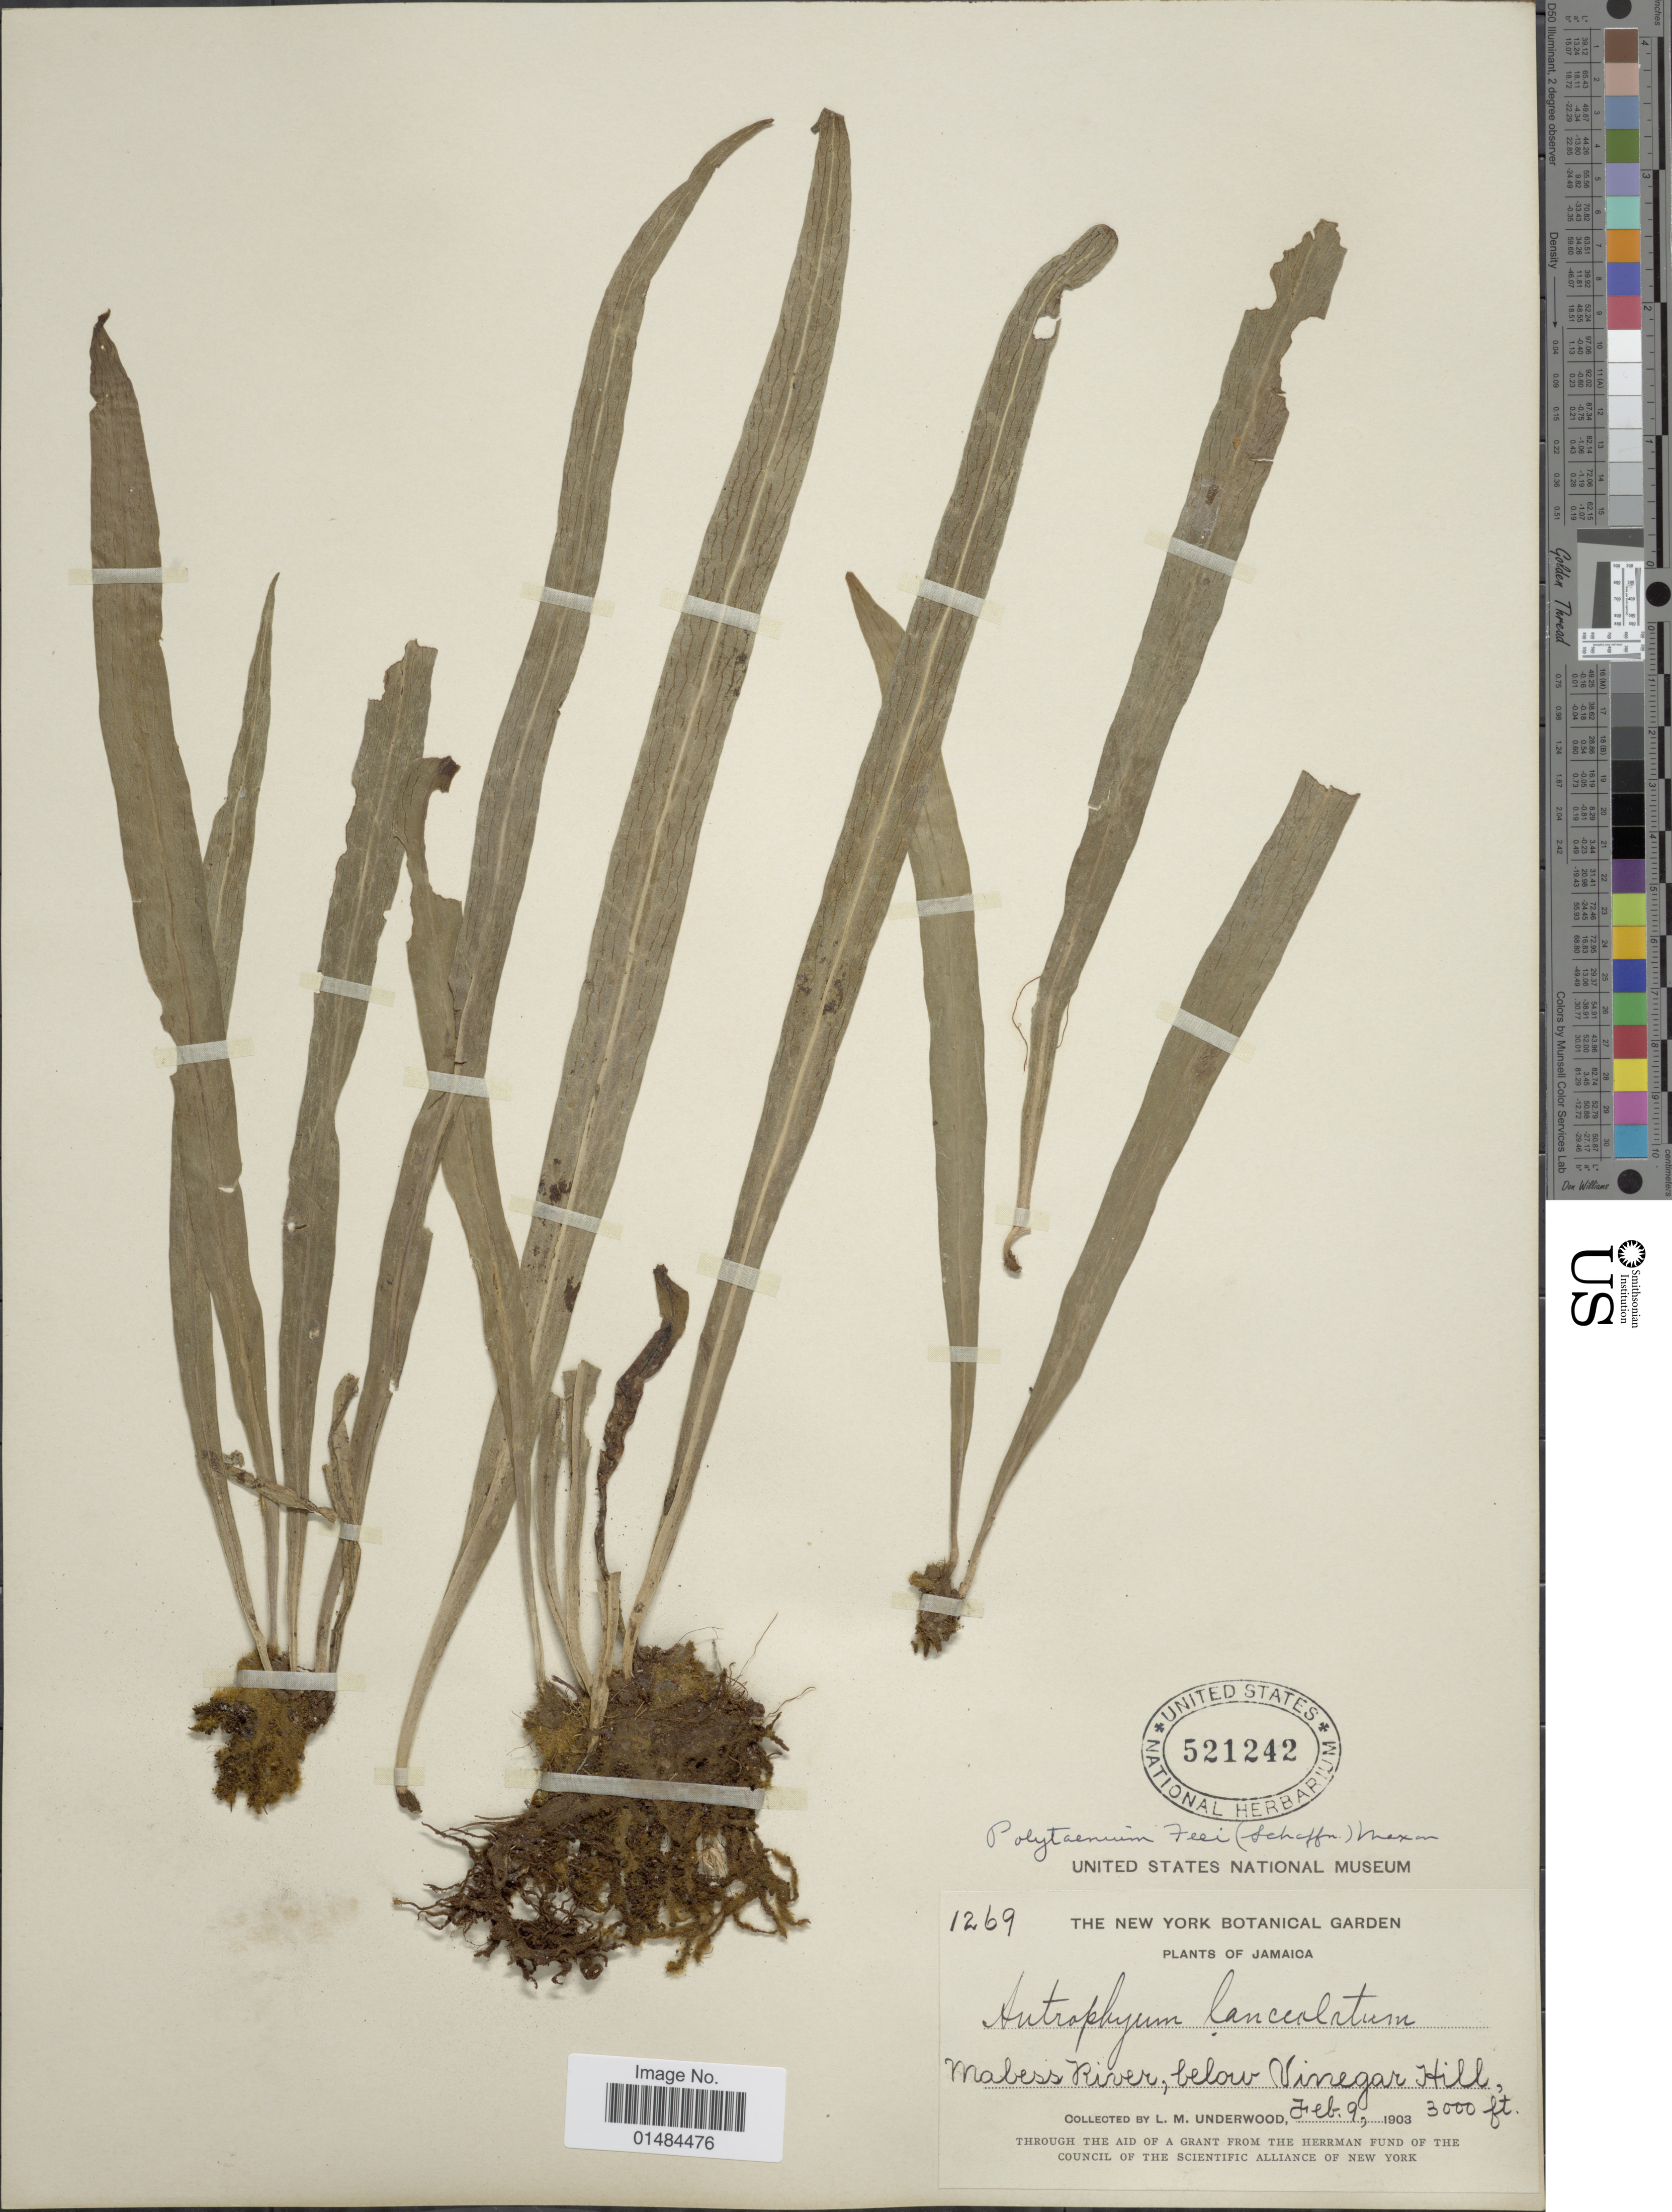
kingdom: Plantae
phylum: Tracheophyta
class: Polypodiopsida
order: Polypodiales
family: Pteridaceae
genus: Polytaenium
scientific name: Polytaenium lanceolatum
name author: (L.) Desv.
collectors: L. M. Underwood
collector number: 1269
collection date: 1903-02-09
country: Jamaica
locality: Mabess River, below Vinegar Hill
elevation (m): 914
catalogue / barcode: US 521242